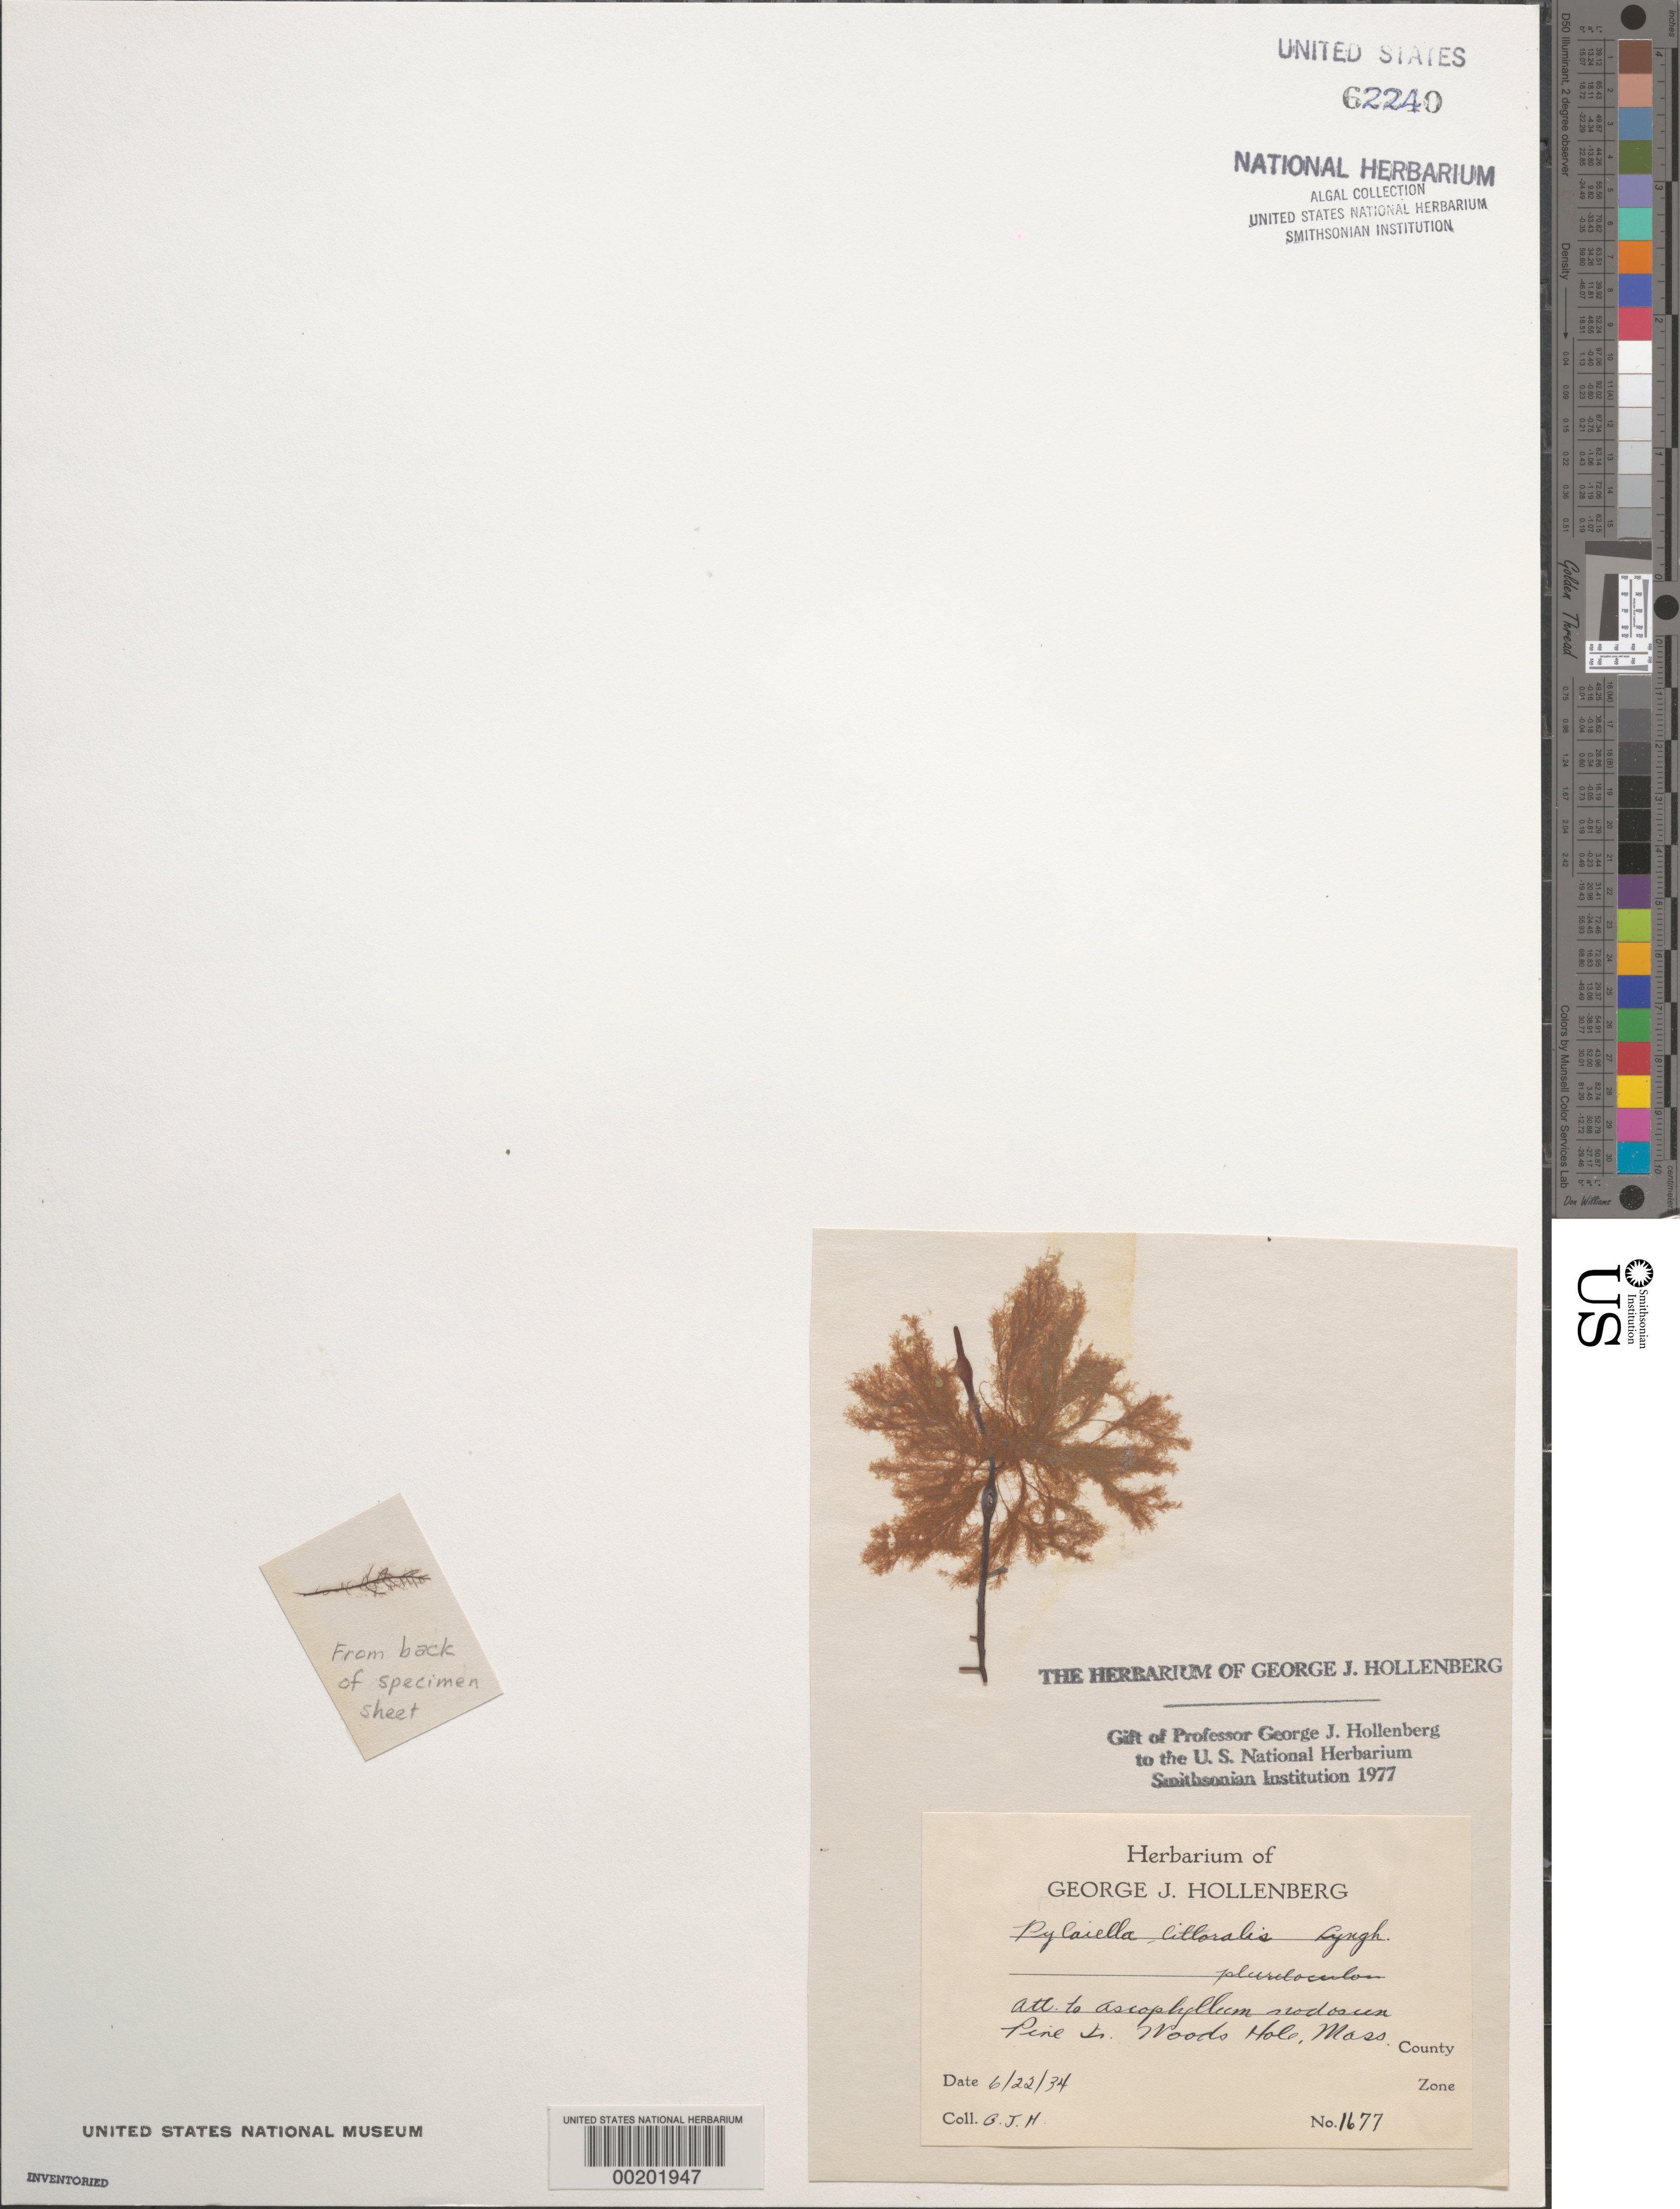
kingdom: Chromista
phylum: Ochrophyta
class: Phaeophyceae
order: Ectocarpales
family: Acinetosporaceae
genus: Pylaiella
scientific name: Pylaiella litoralis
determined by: Hollenberg, George J.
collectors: G. Hollenberg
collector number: GJH 1677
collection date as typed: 22 Jun 1934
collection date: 1934-06-22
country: United States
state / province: Massachusetts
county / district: Dukes County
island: Pine Island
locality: Near Woods Hole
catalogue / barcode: US 62240